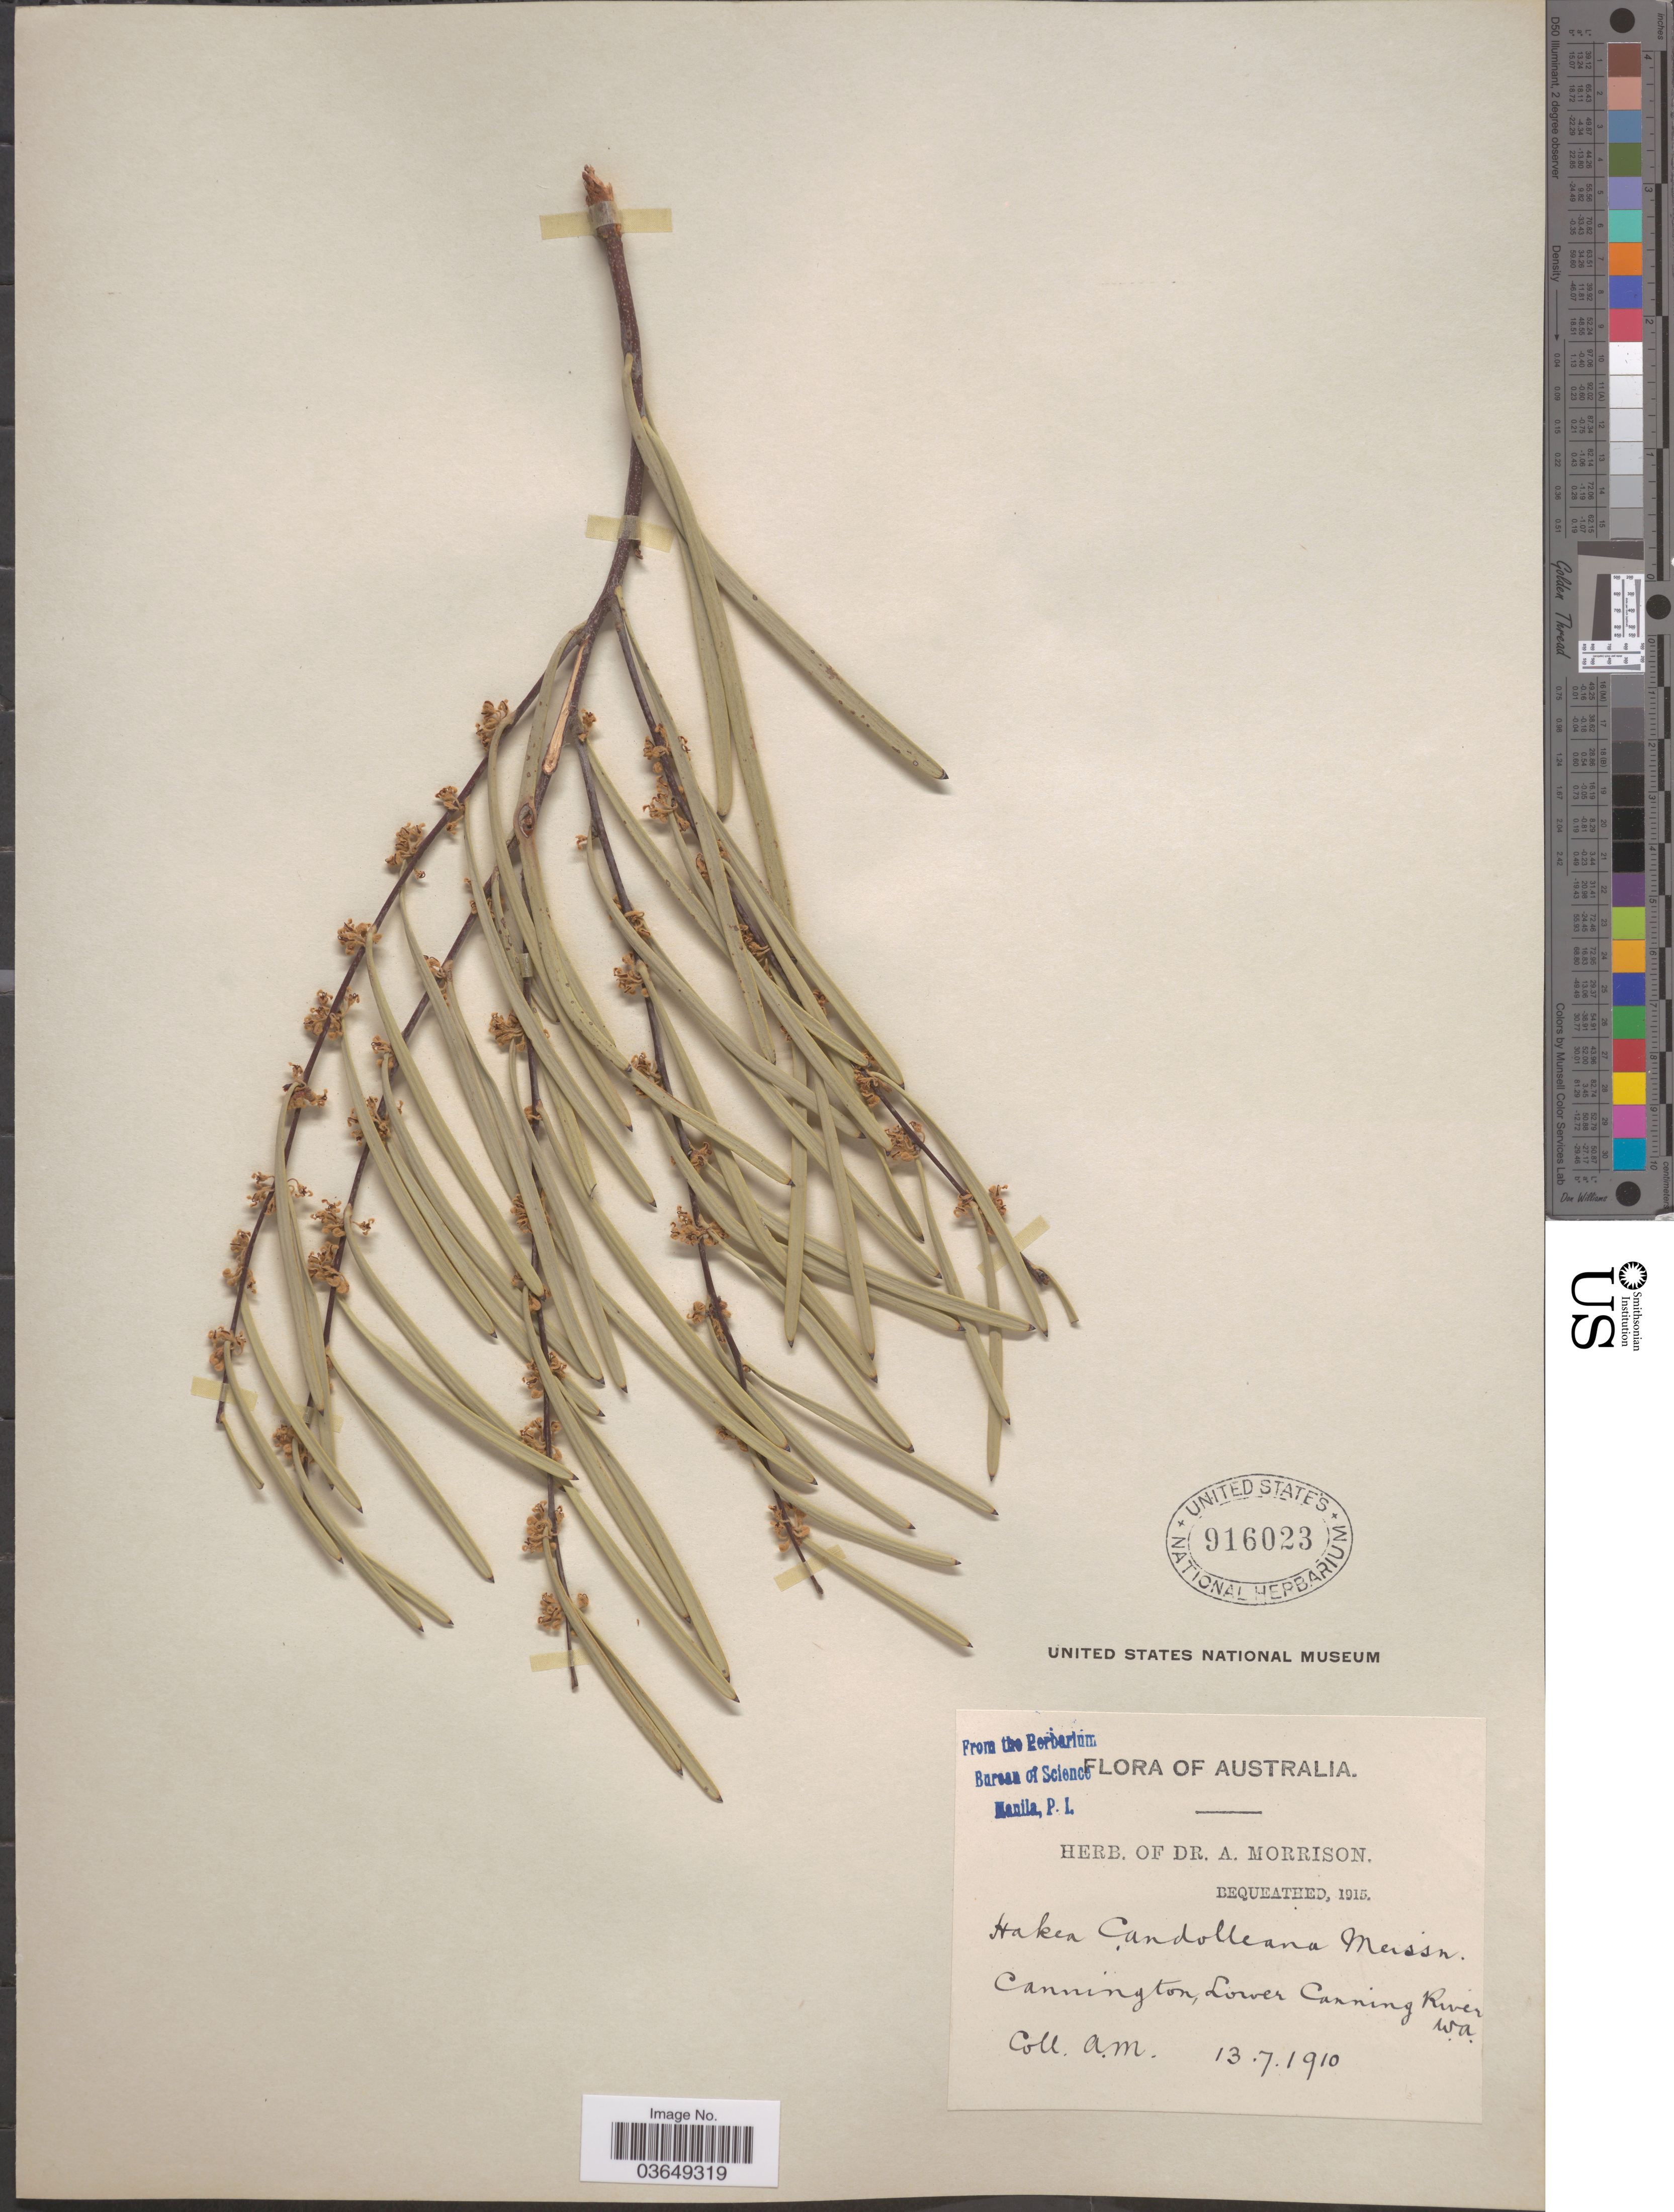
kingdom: Plantae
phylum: Tracheophyta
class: Magnoliopsida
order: Proteales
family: Proteaceae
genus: Hakea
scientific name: Hakea candolleana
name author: Meisn.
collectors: A. Morrison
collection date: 1910-07-13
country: Australia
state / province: Western Australia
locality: Cannington, Lower Canning River.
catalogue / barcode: US 916023